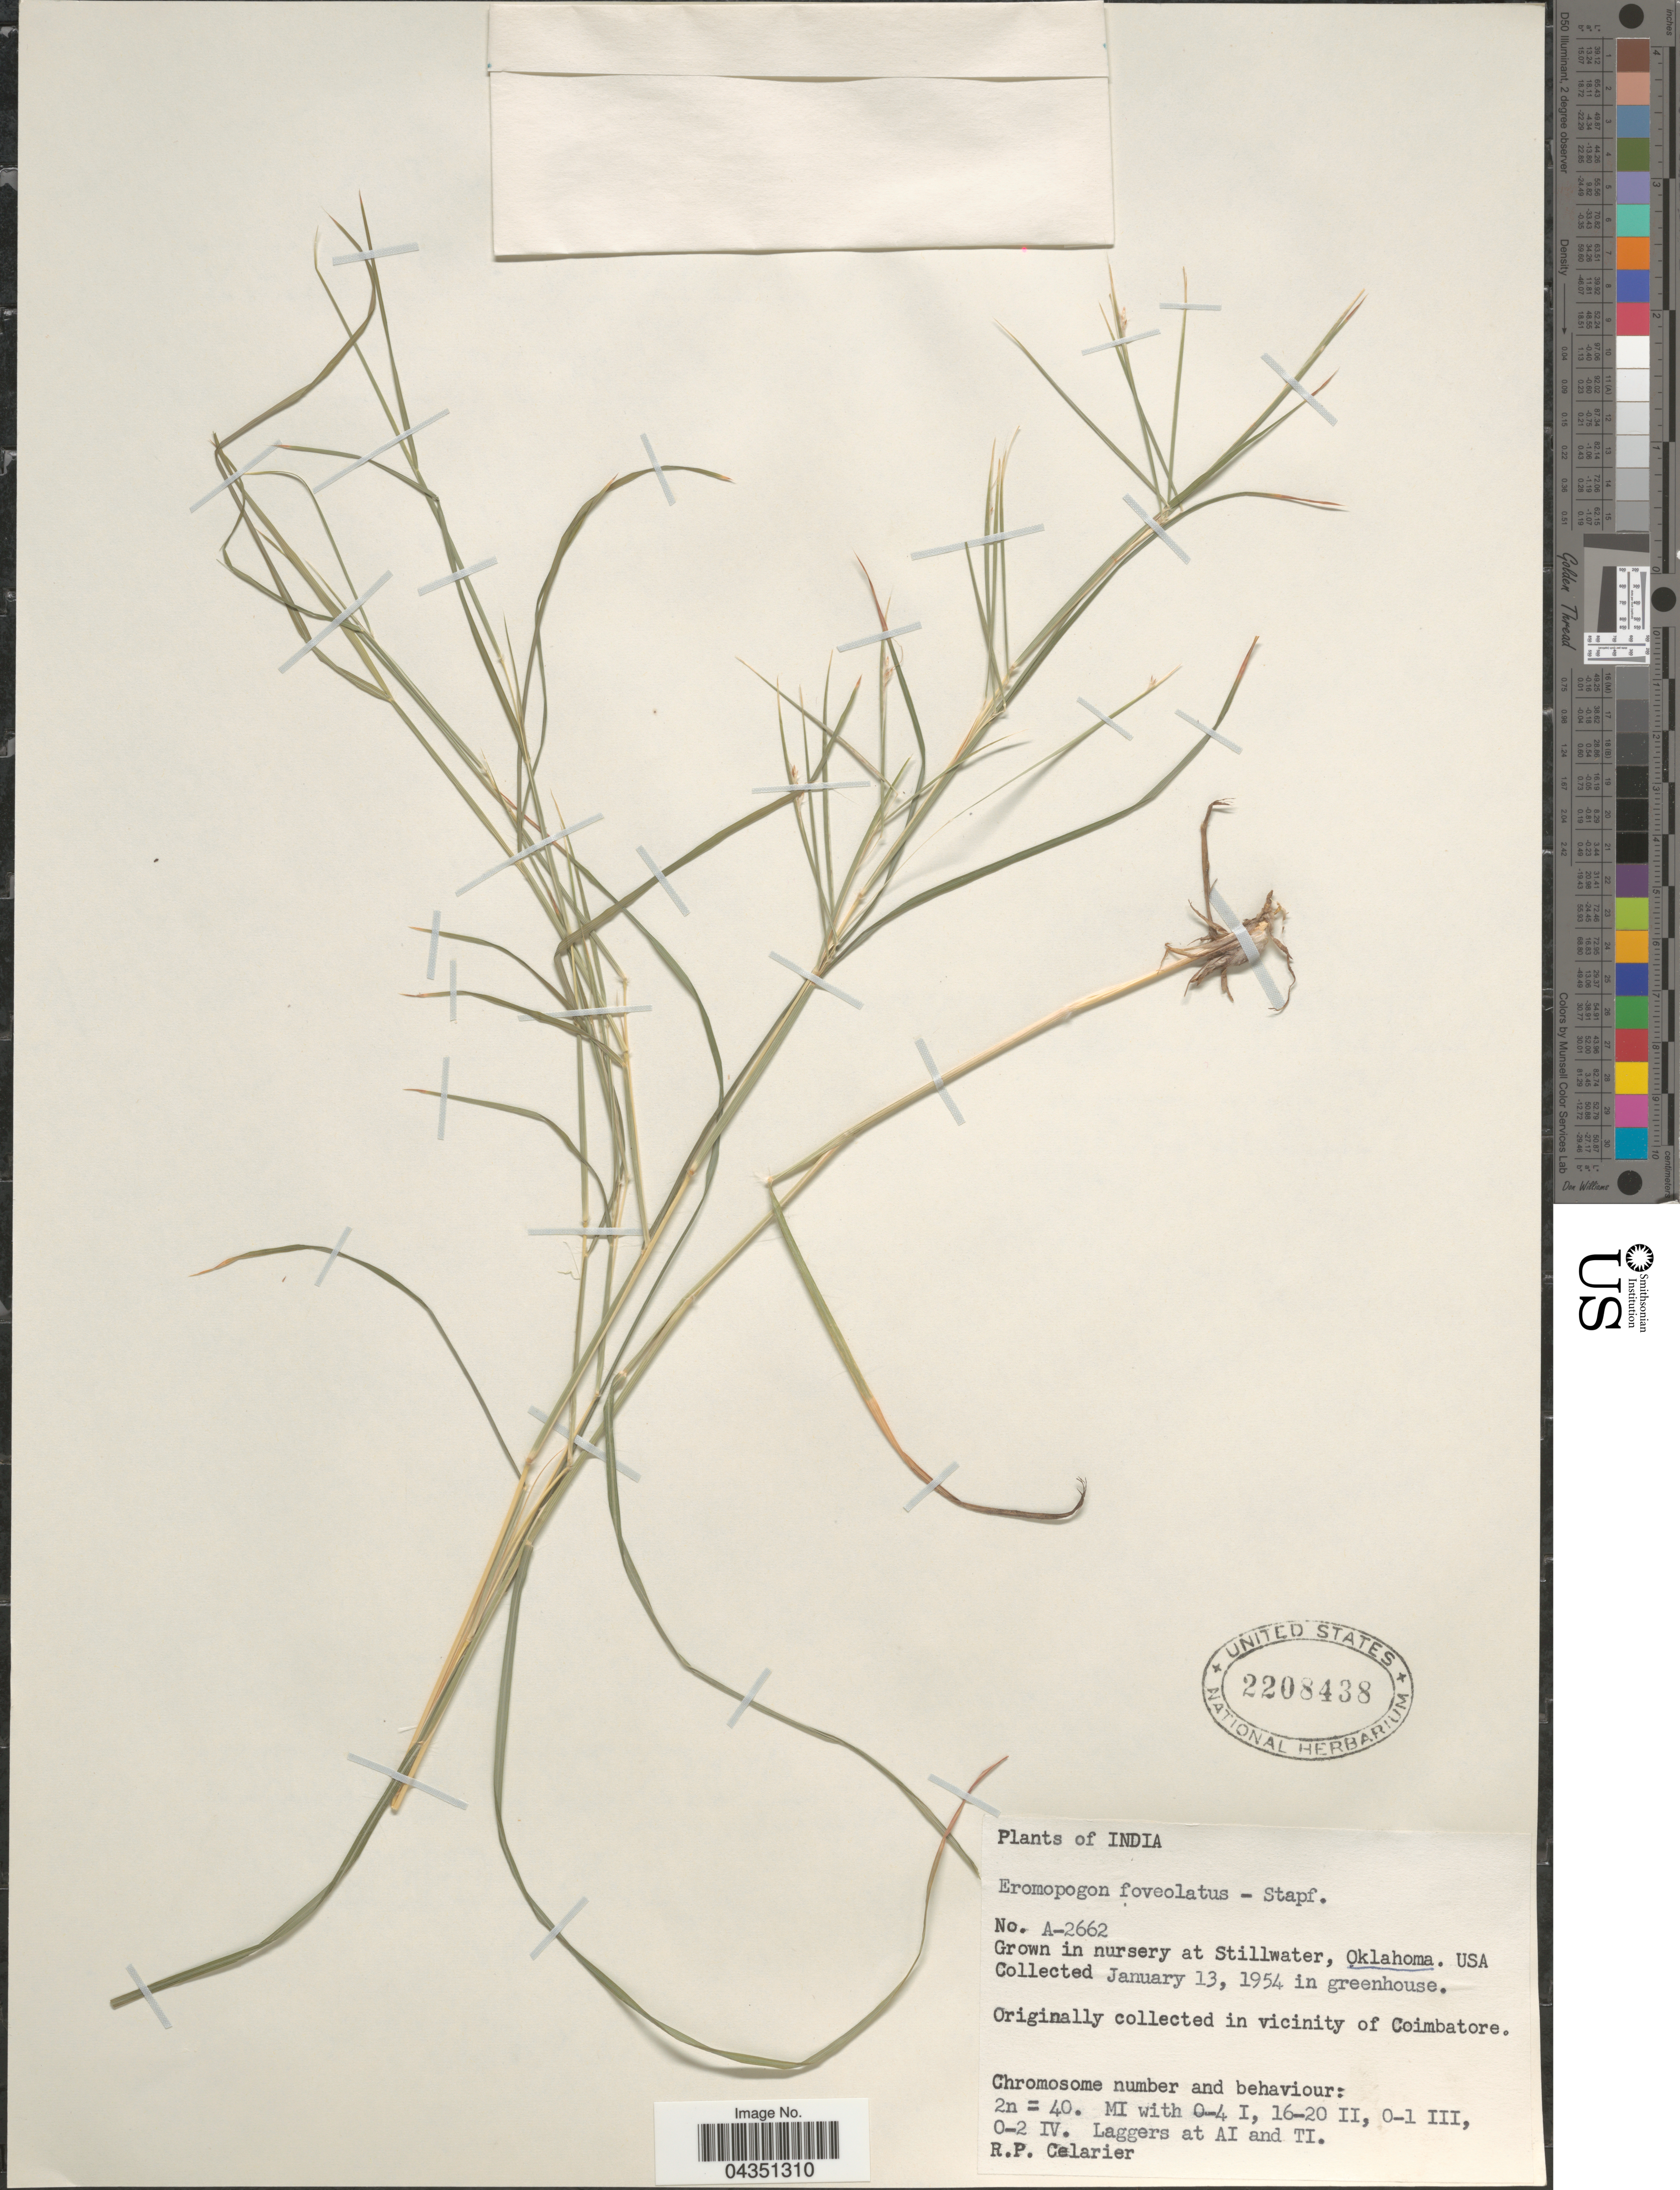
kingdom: Plantae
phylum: Tracheophyta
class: Liliopsida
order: Poales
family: Poaceae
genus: Dichanthium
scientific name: Dichanthium foveolatum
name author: (Delile) Roberty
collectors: R. Celarier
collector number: A-2662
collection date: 1954-01-13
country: United States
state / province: Oklahoma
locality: Grown in nursery at Stillwater, in greenhouse.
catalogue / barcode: US 2208438